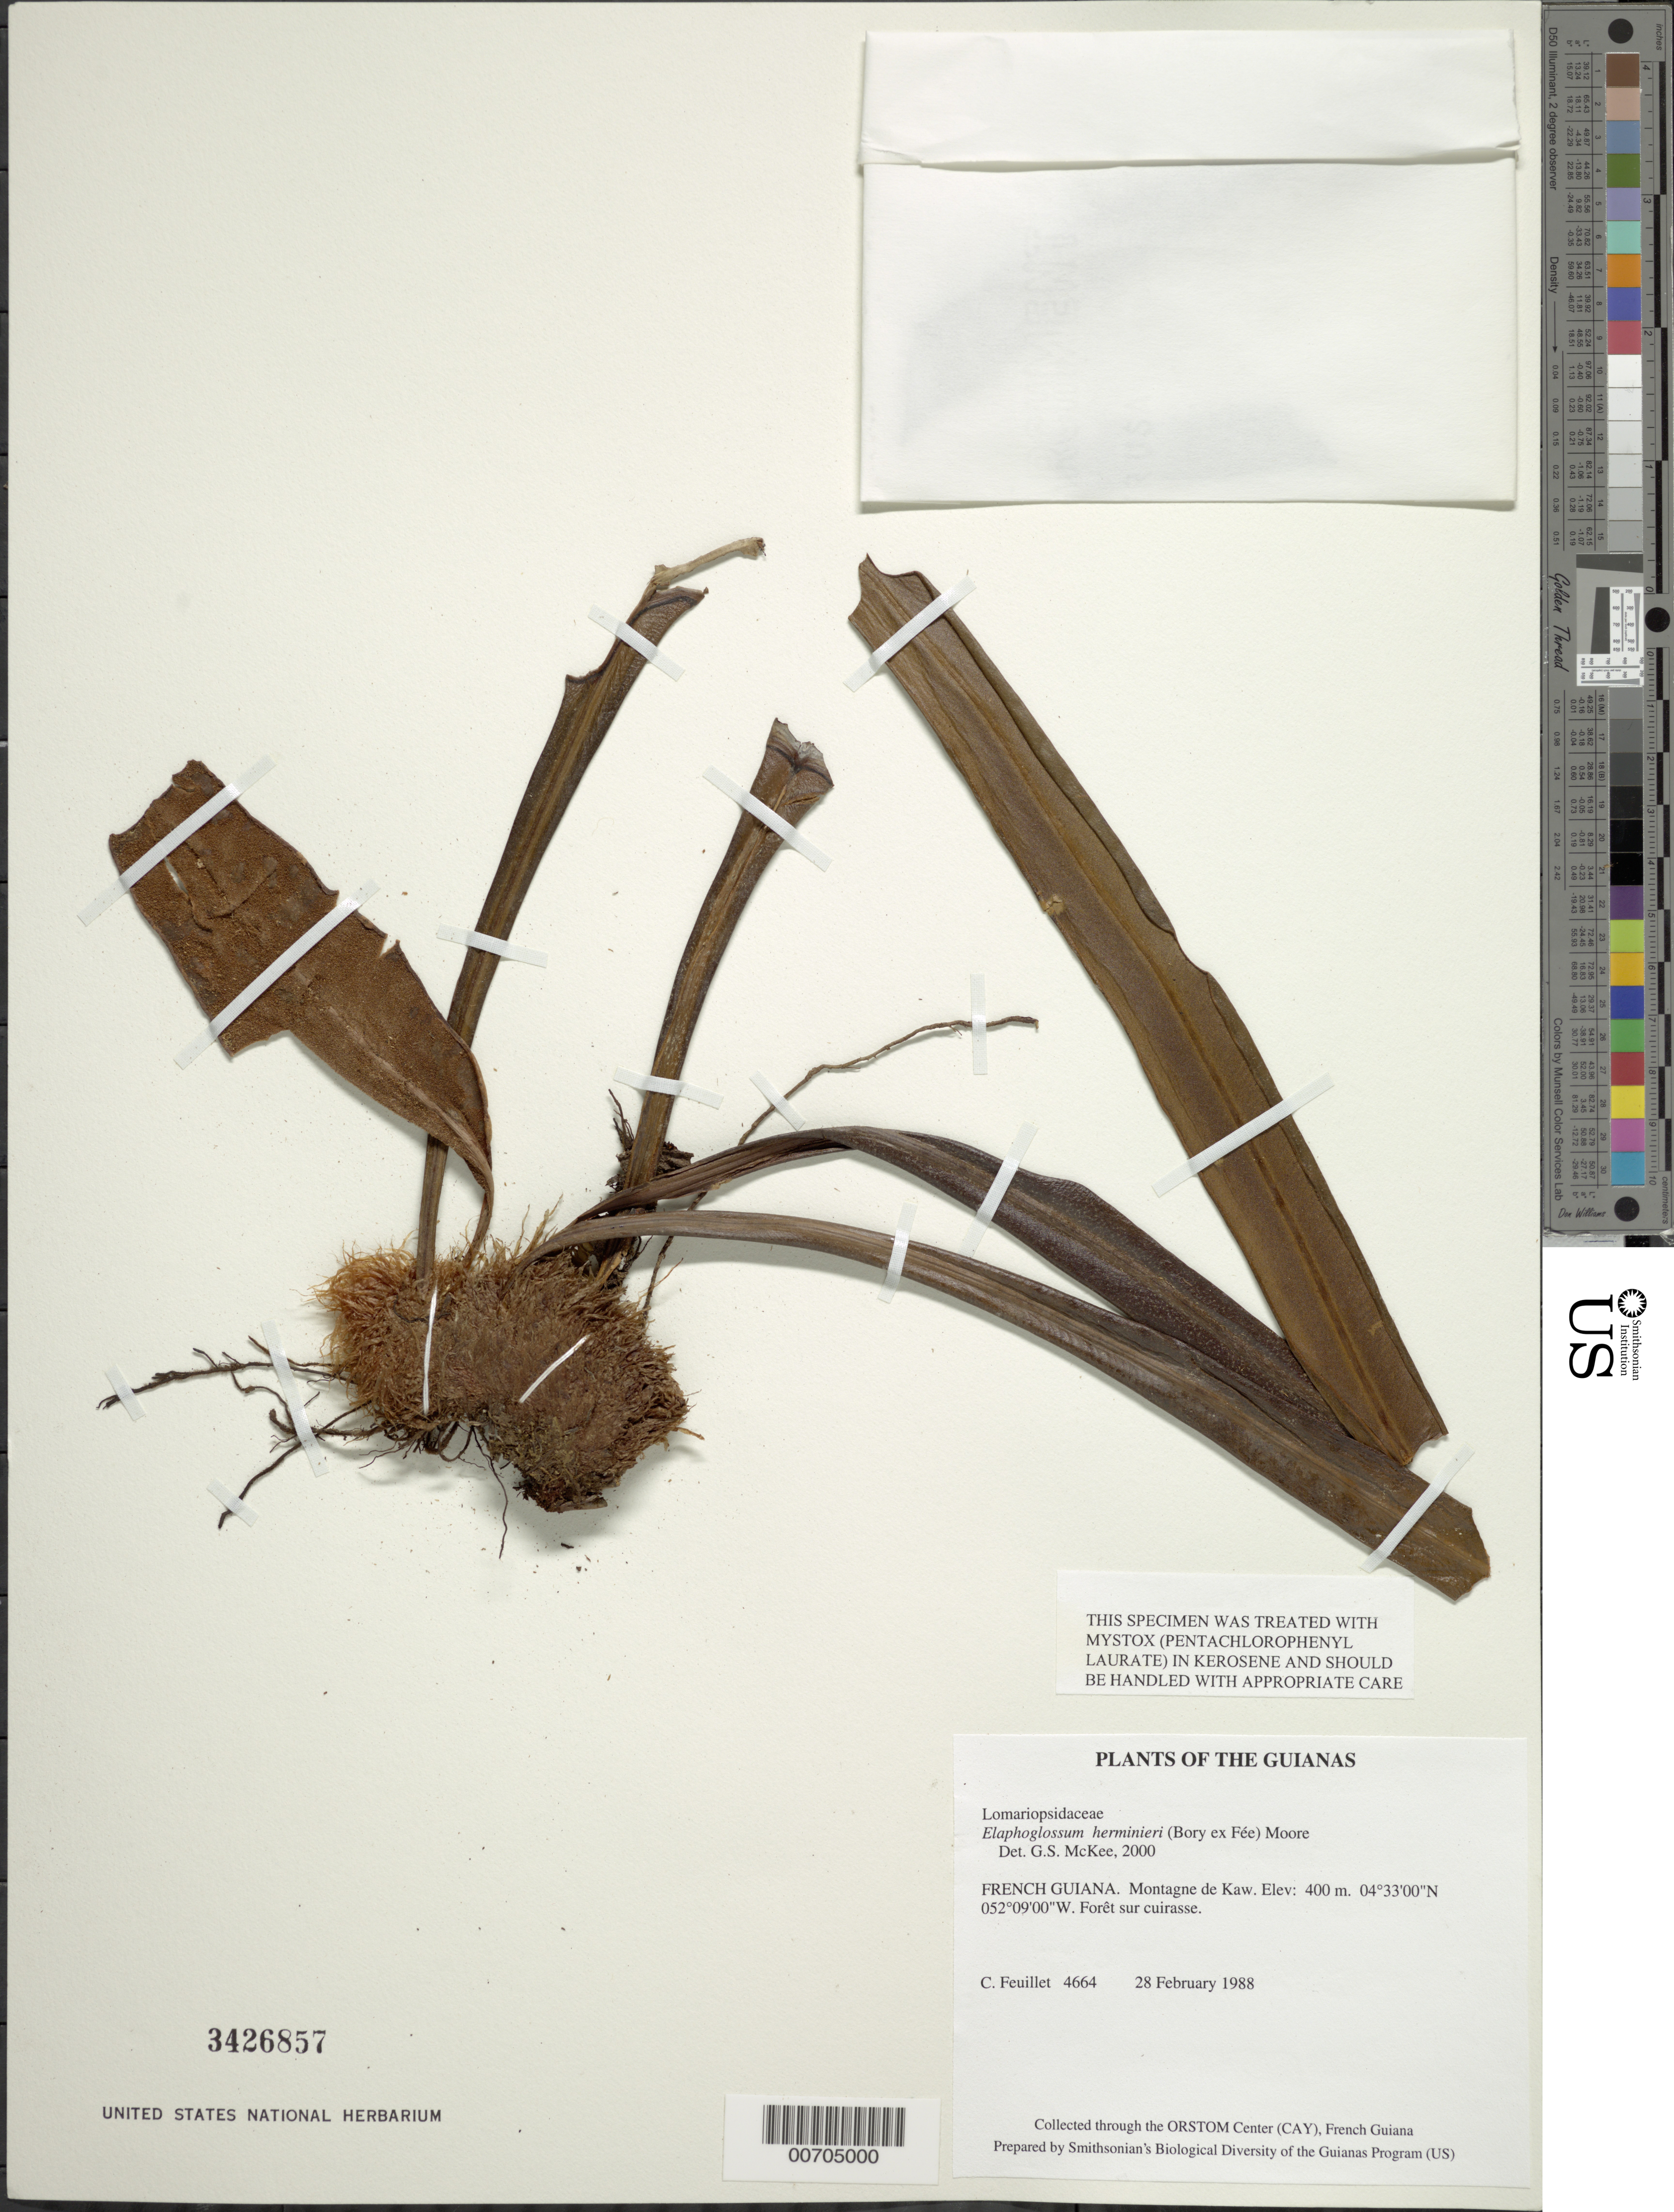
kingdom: Plantae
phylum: Tracheophyta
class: Polypodiopsida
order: Polypodiales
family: Dryopteridaceae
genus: Elaphoglossum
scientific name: Elaphoglossum herminieri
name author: (Bory & Fée) T. Moore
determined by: McKee, G. S., (US), NMNH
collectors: C. Feuillet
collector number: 4664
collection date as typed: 28 Feb1988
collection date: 1988-02-28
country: French Guiana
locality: Montagne de Kaw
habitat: Forêt sur cuirasse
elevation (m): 150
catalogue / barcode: US 3426857